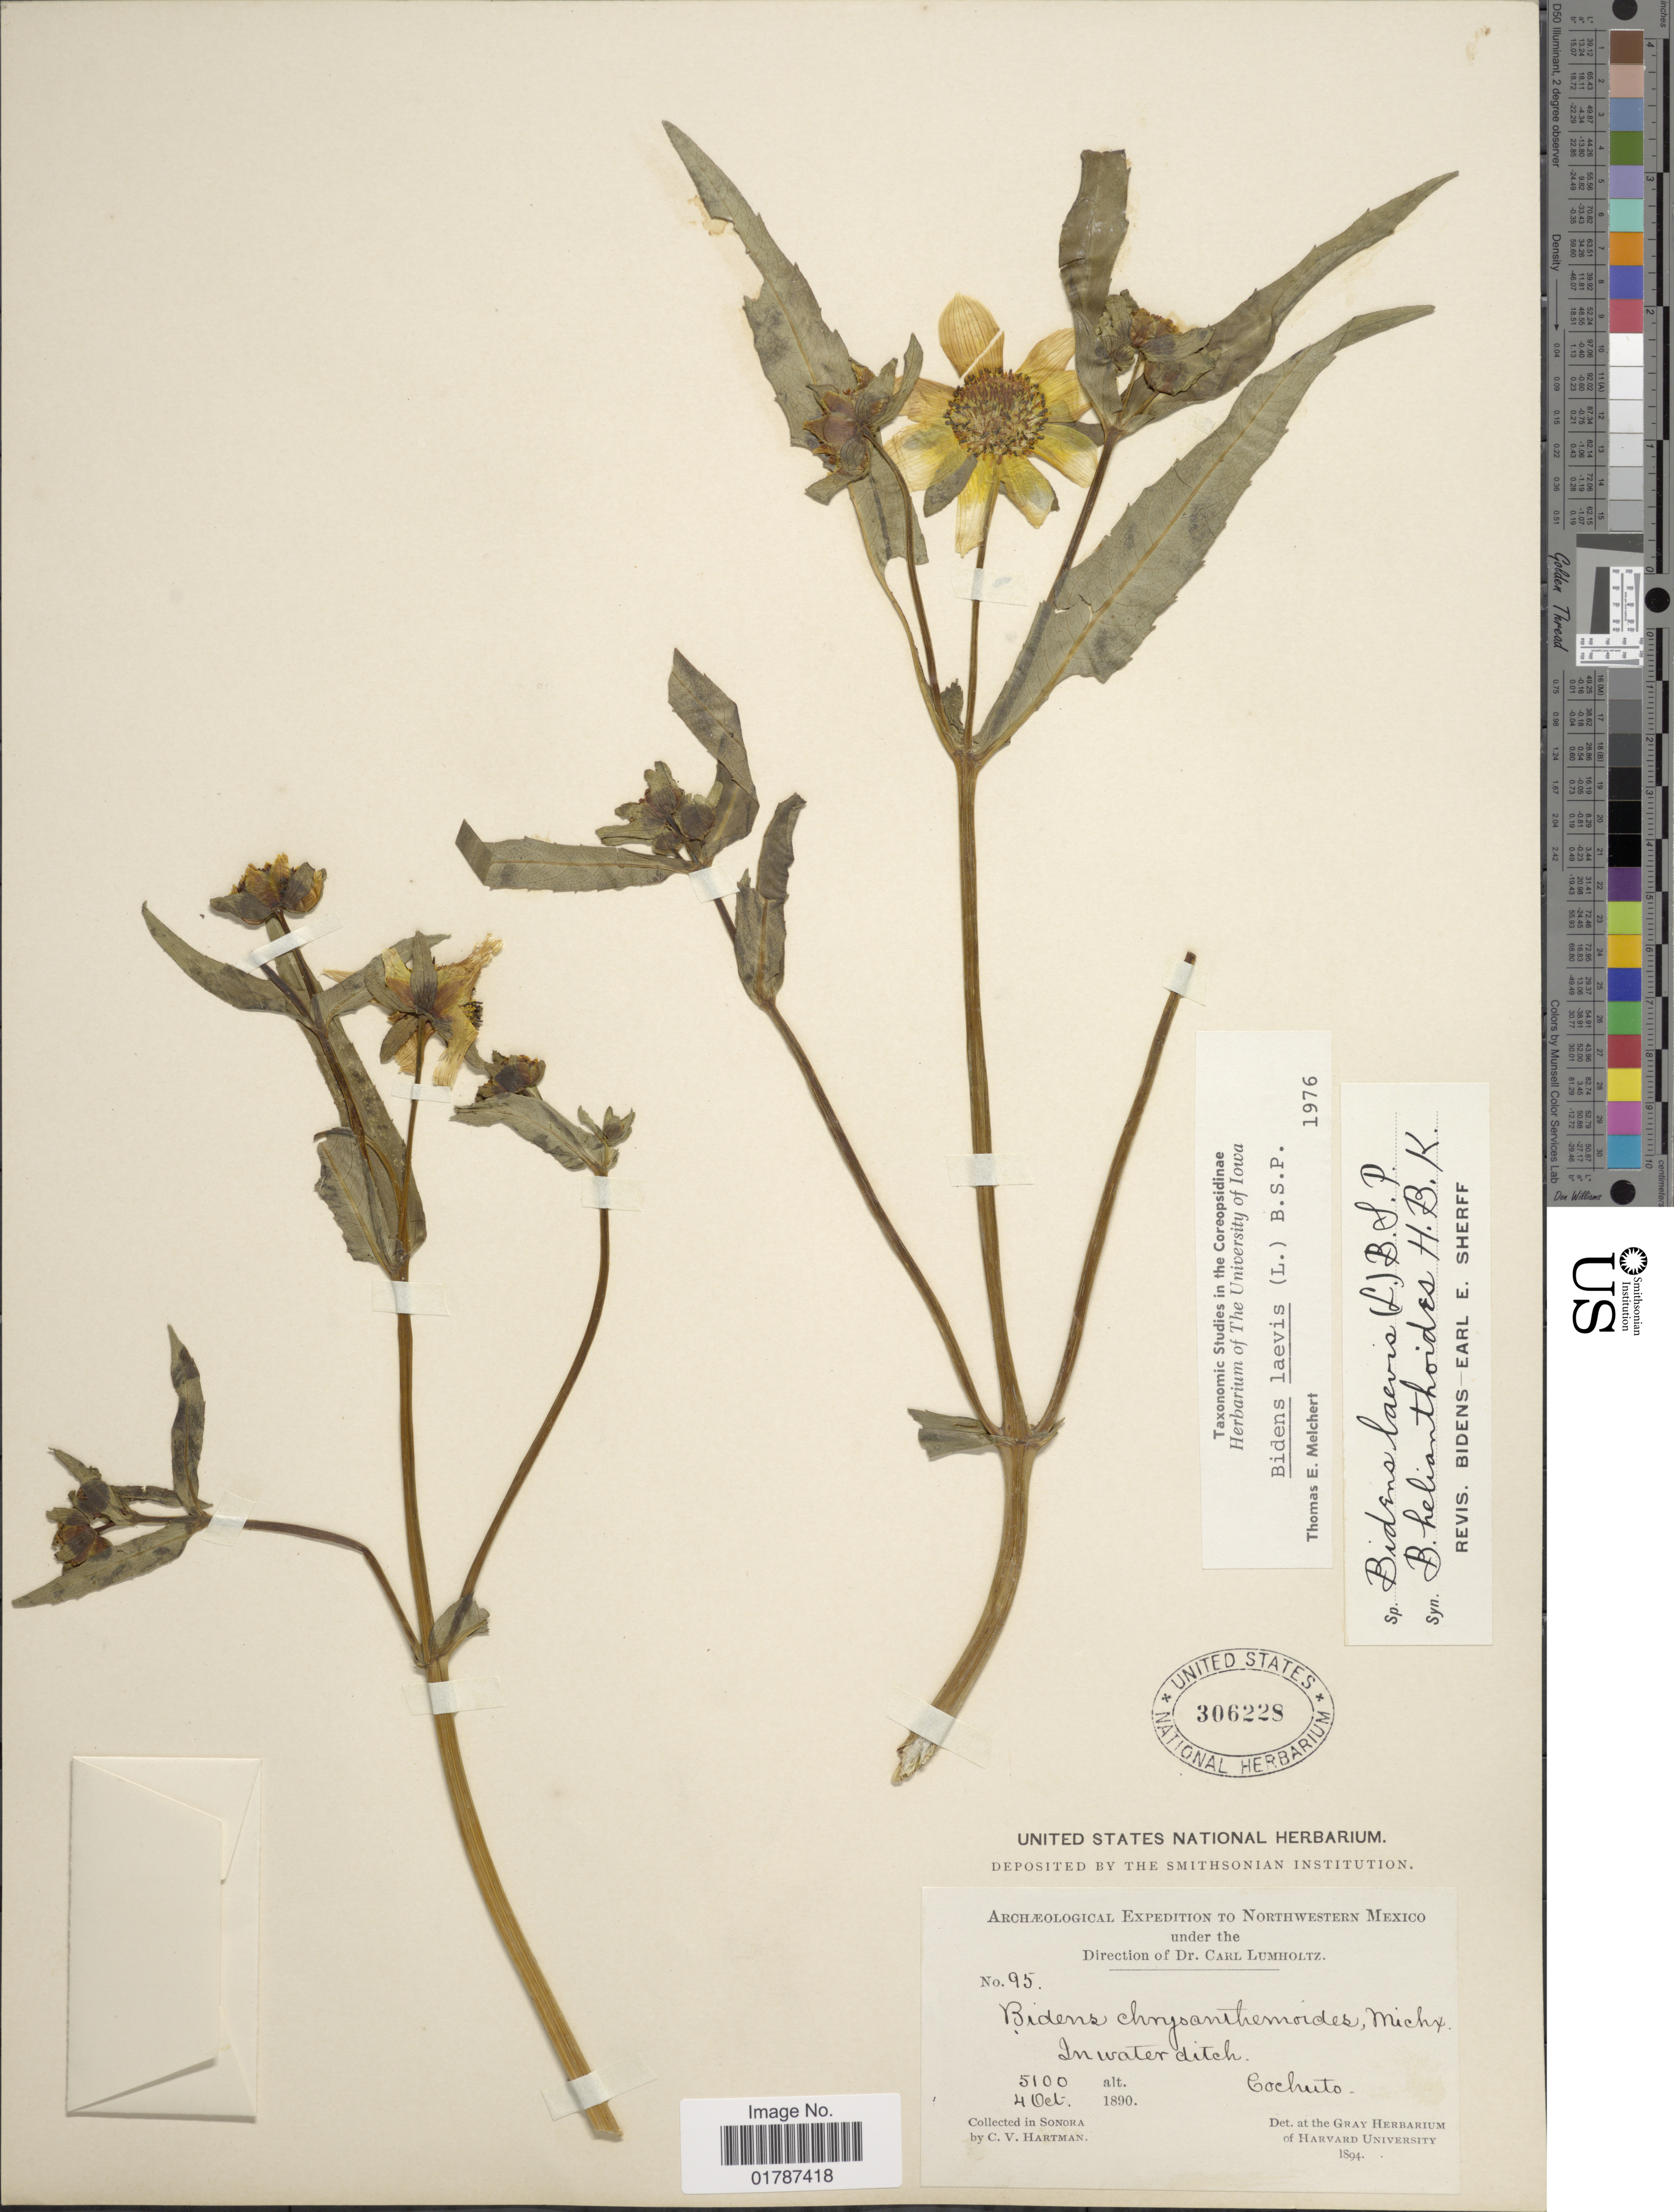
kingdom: Plantae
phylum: Tracheophyta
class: Magnoliopsida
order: Asterales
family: Asteraceae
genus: Bidens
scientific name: Bidens laevis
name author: (L.) Britton, Stearns & Poggenb.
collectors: C. V. Hartman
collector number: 95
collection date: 1890-10-04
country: Mexico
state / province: Sonora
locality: Cochuto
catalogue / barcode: US 306228